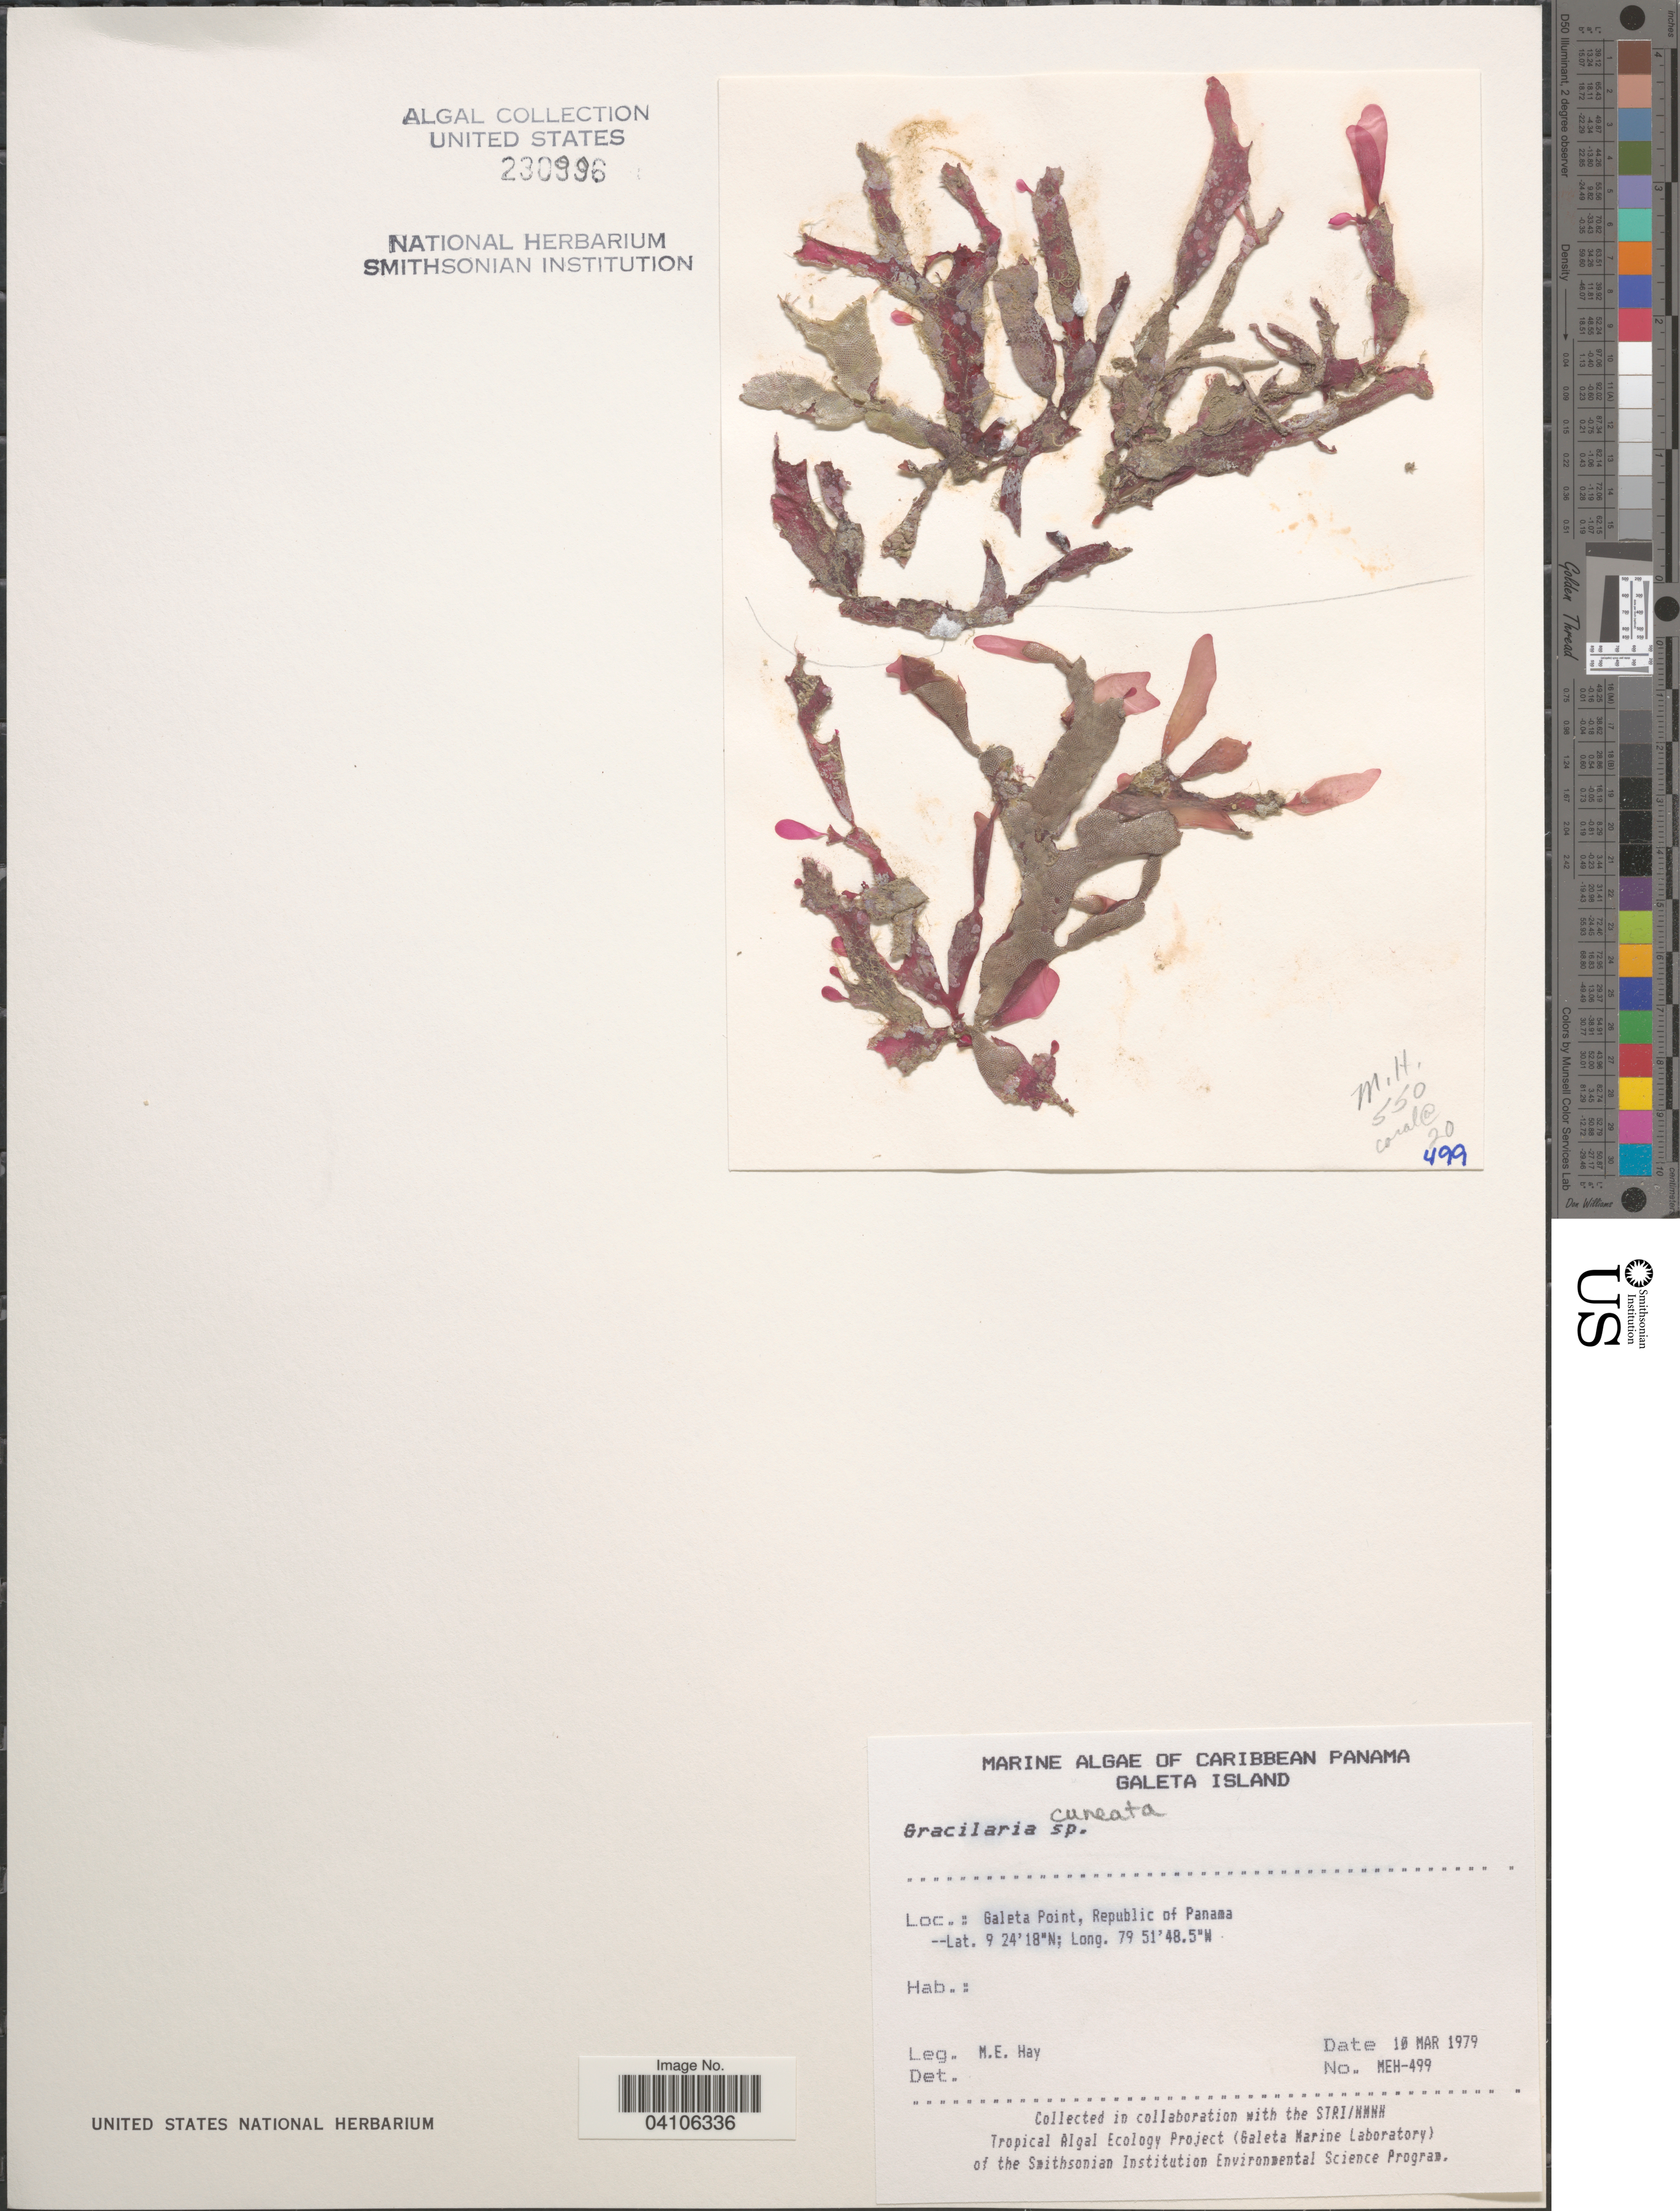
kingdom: Plantae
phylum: Rhodophyta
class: Florideophyceae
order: Gracilariales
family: Gracilariaceae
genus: Gracilaria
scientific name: Gracilaria cuneata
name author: Aresch.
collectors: M. E. Hay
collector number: MEH-499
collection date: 1979-03-10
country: Panama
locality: Caribbean Panama. Galeta Point, Republic of Panama.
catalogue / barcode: US 230996